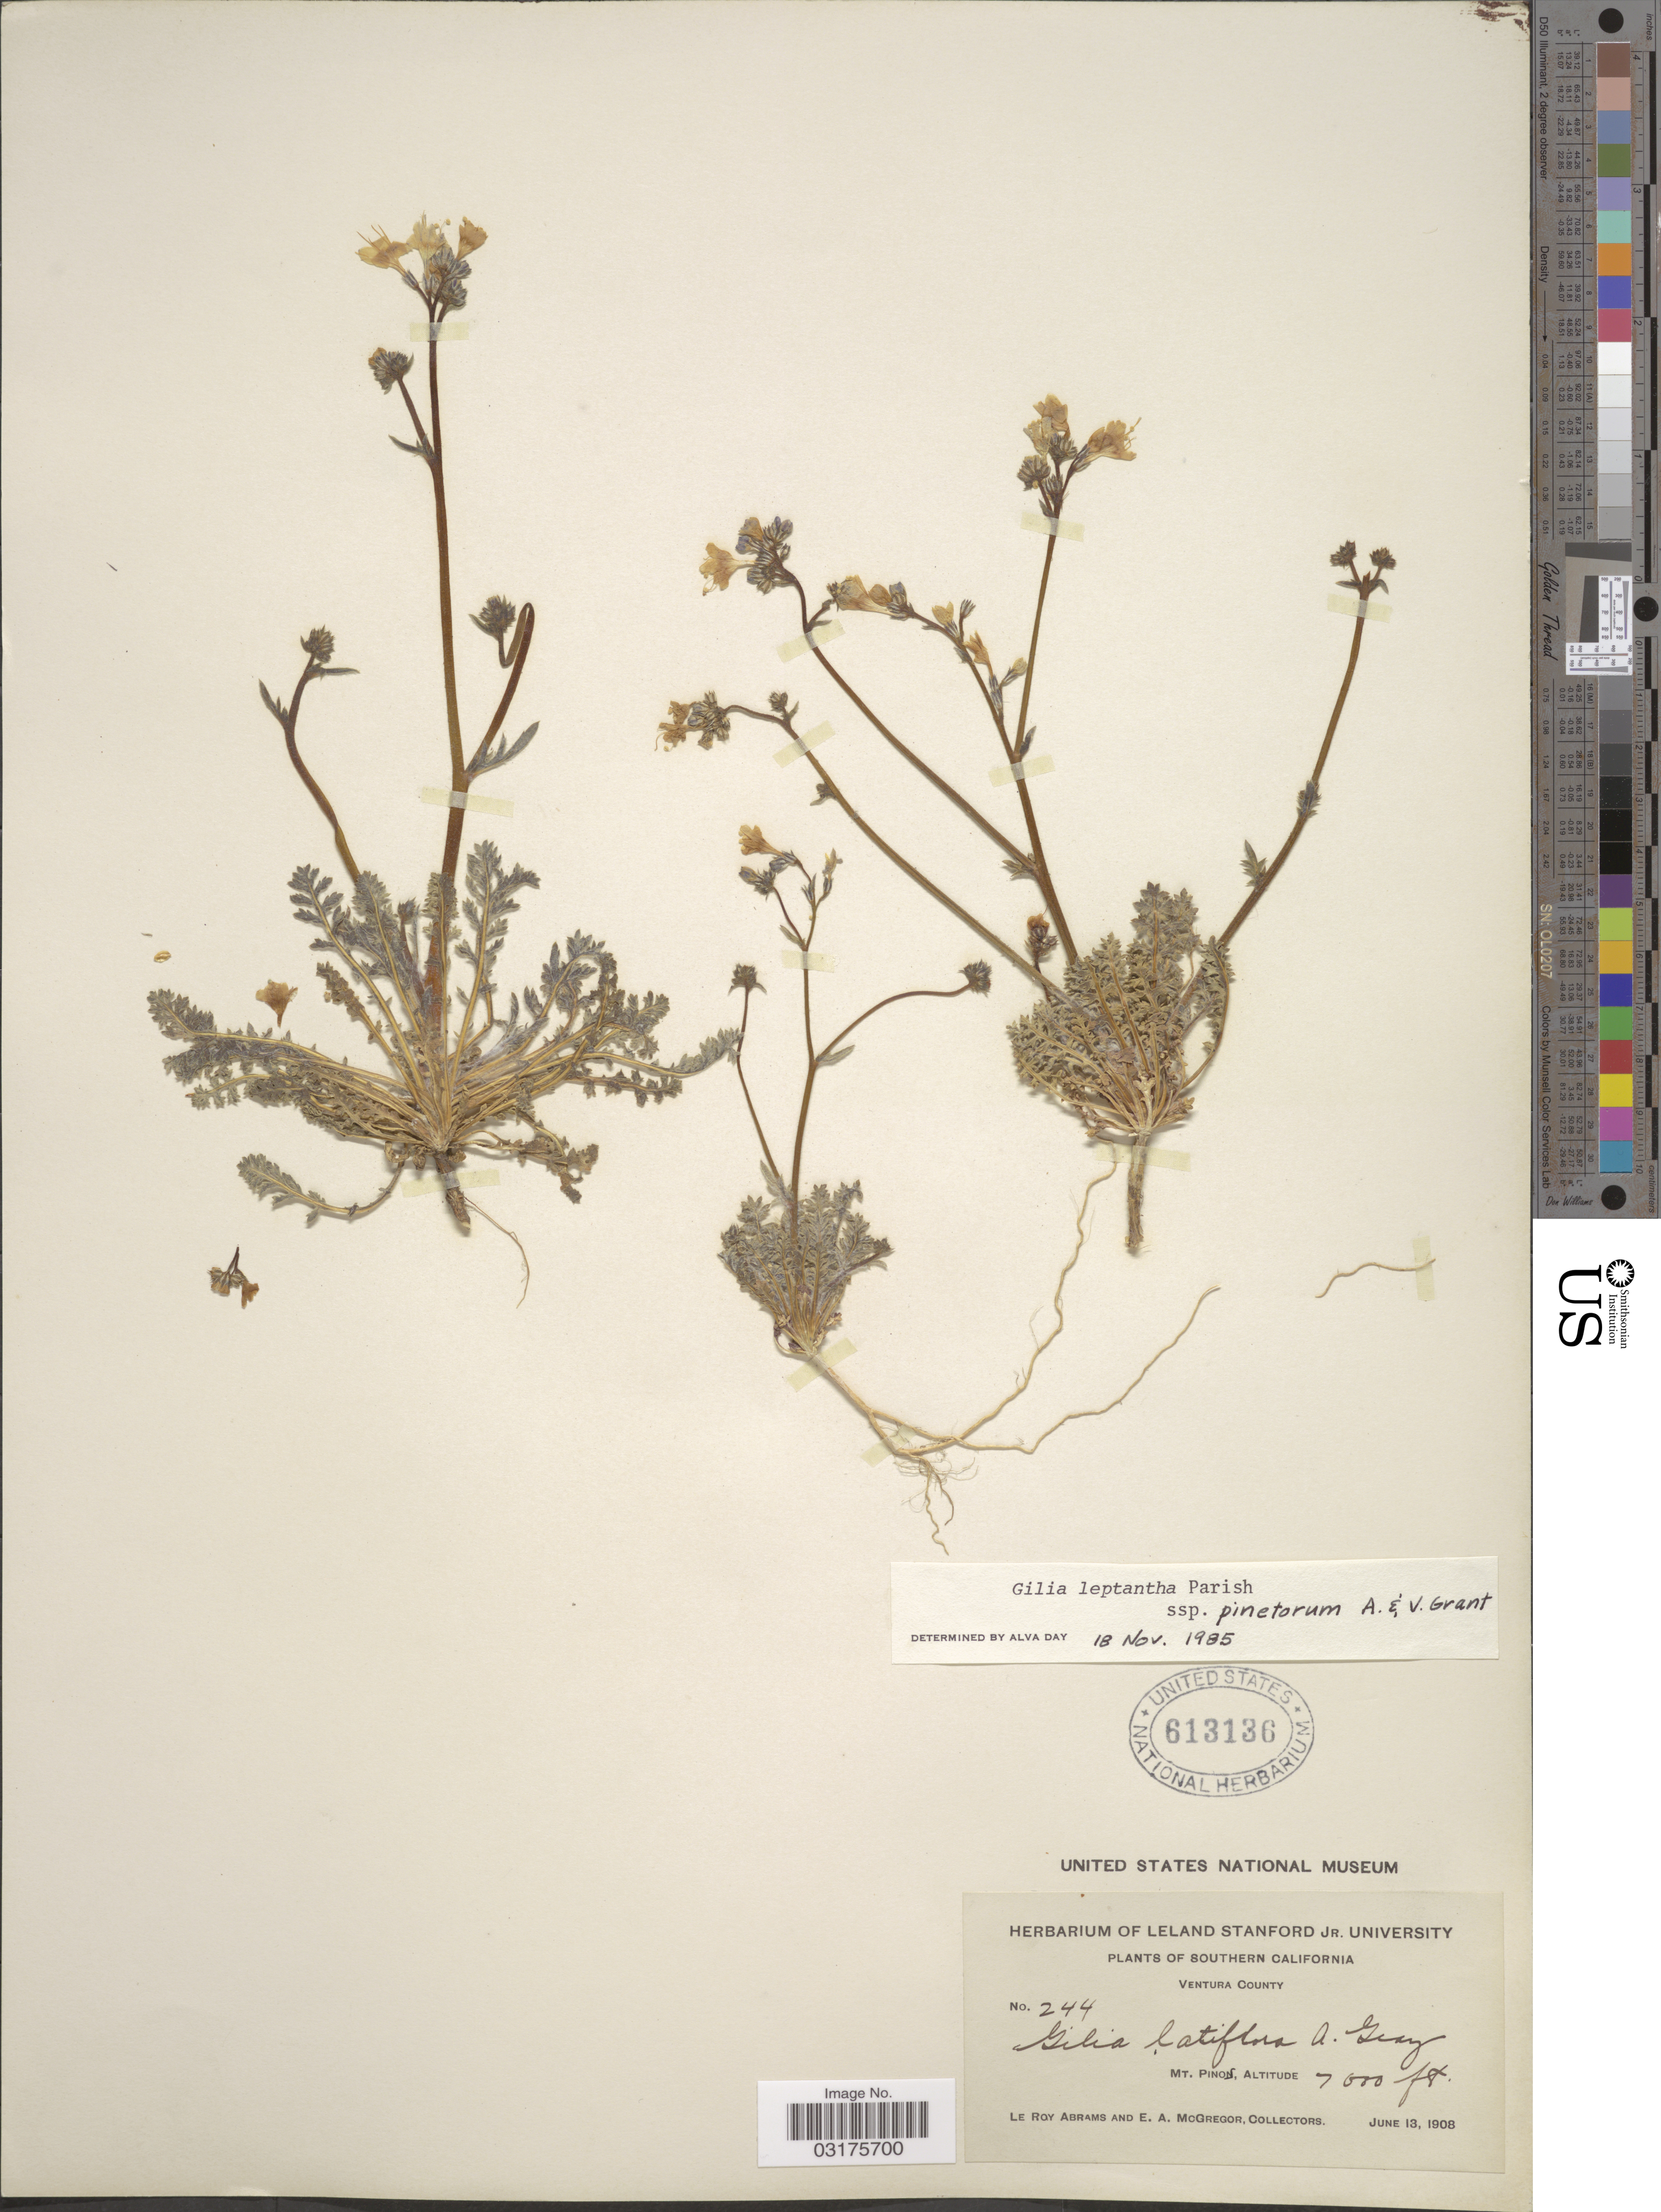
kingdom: Plantae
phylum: Tracheophyta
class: Magnoliopsida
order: Ericales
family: Polemoniaceae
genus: Gilia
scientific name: Gilia leptantha subsp. pinetorum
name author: A.D. Grant & V.E. Grant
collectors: L. Abrams & E. A. McGregor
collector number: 244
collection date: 1908-06-13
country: United States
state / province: California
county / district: Ventura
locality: Southern California. Ventura County. Mt. Pinos.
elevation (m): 2134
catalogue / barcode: US 613136